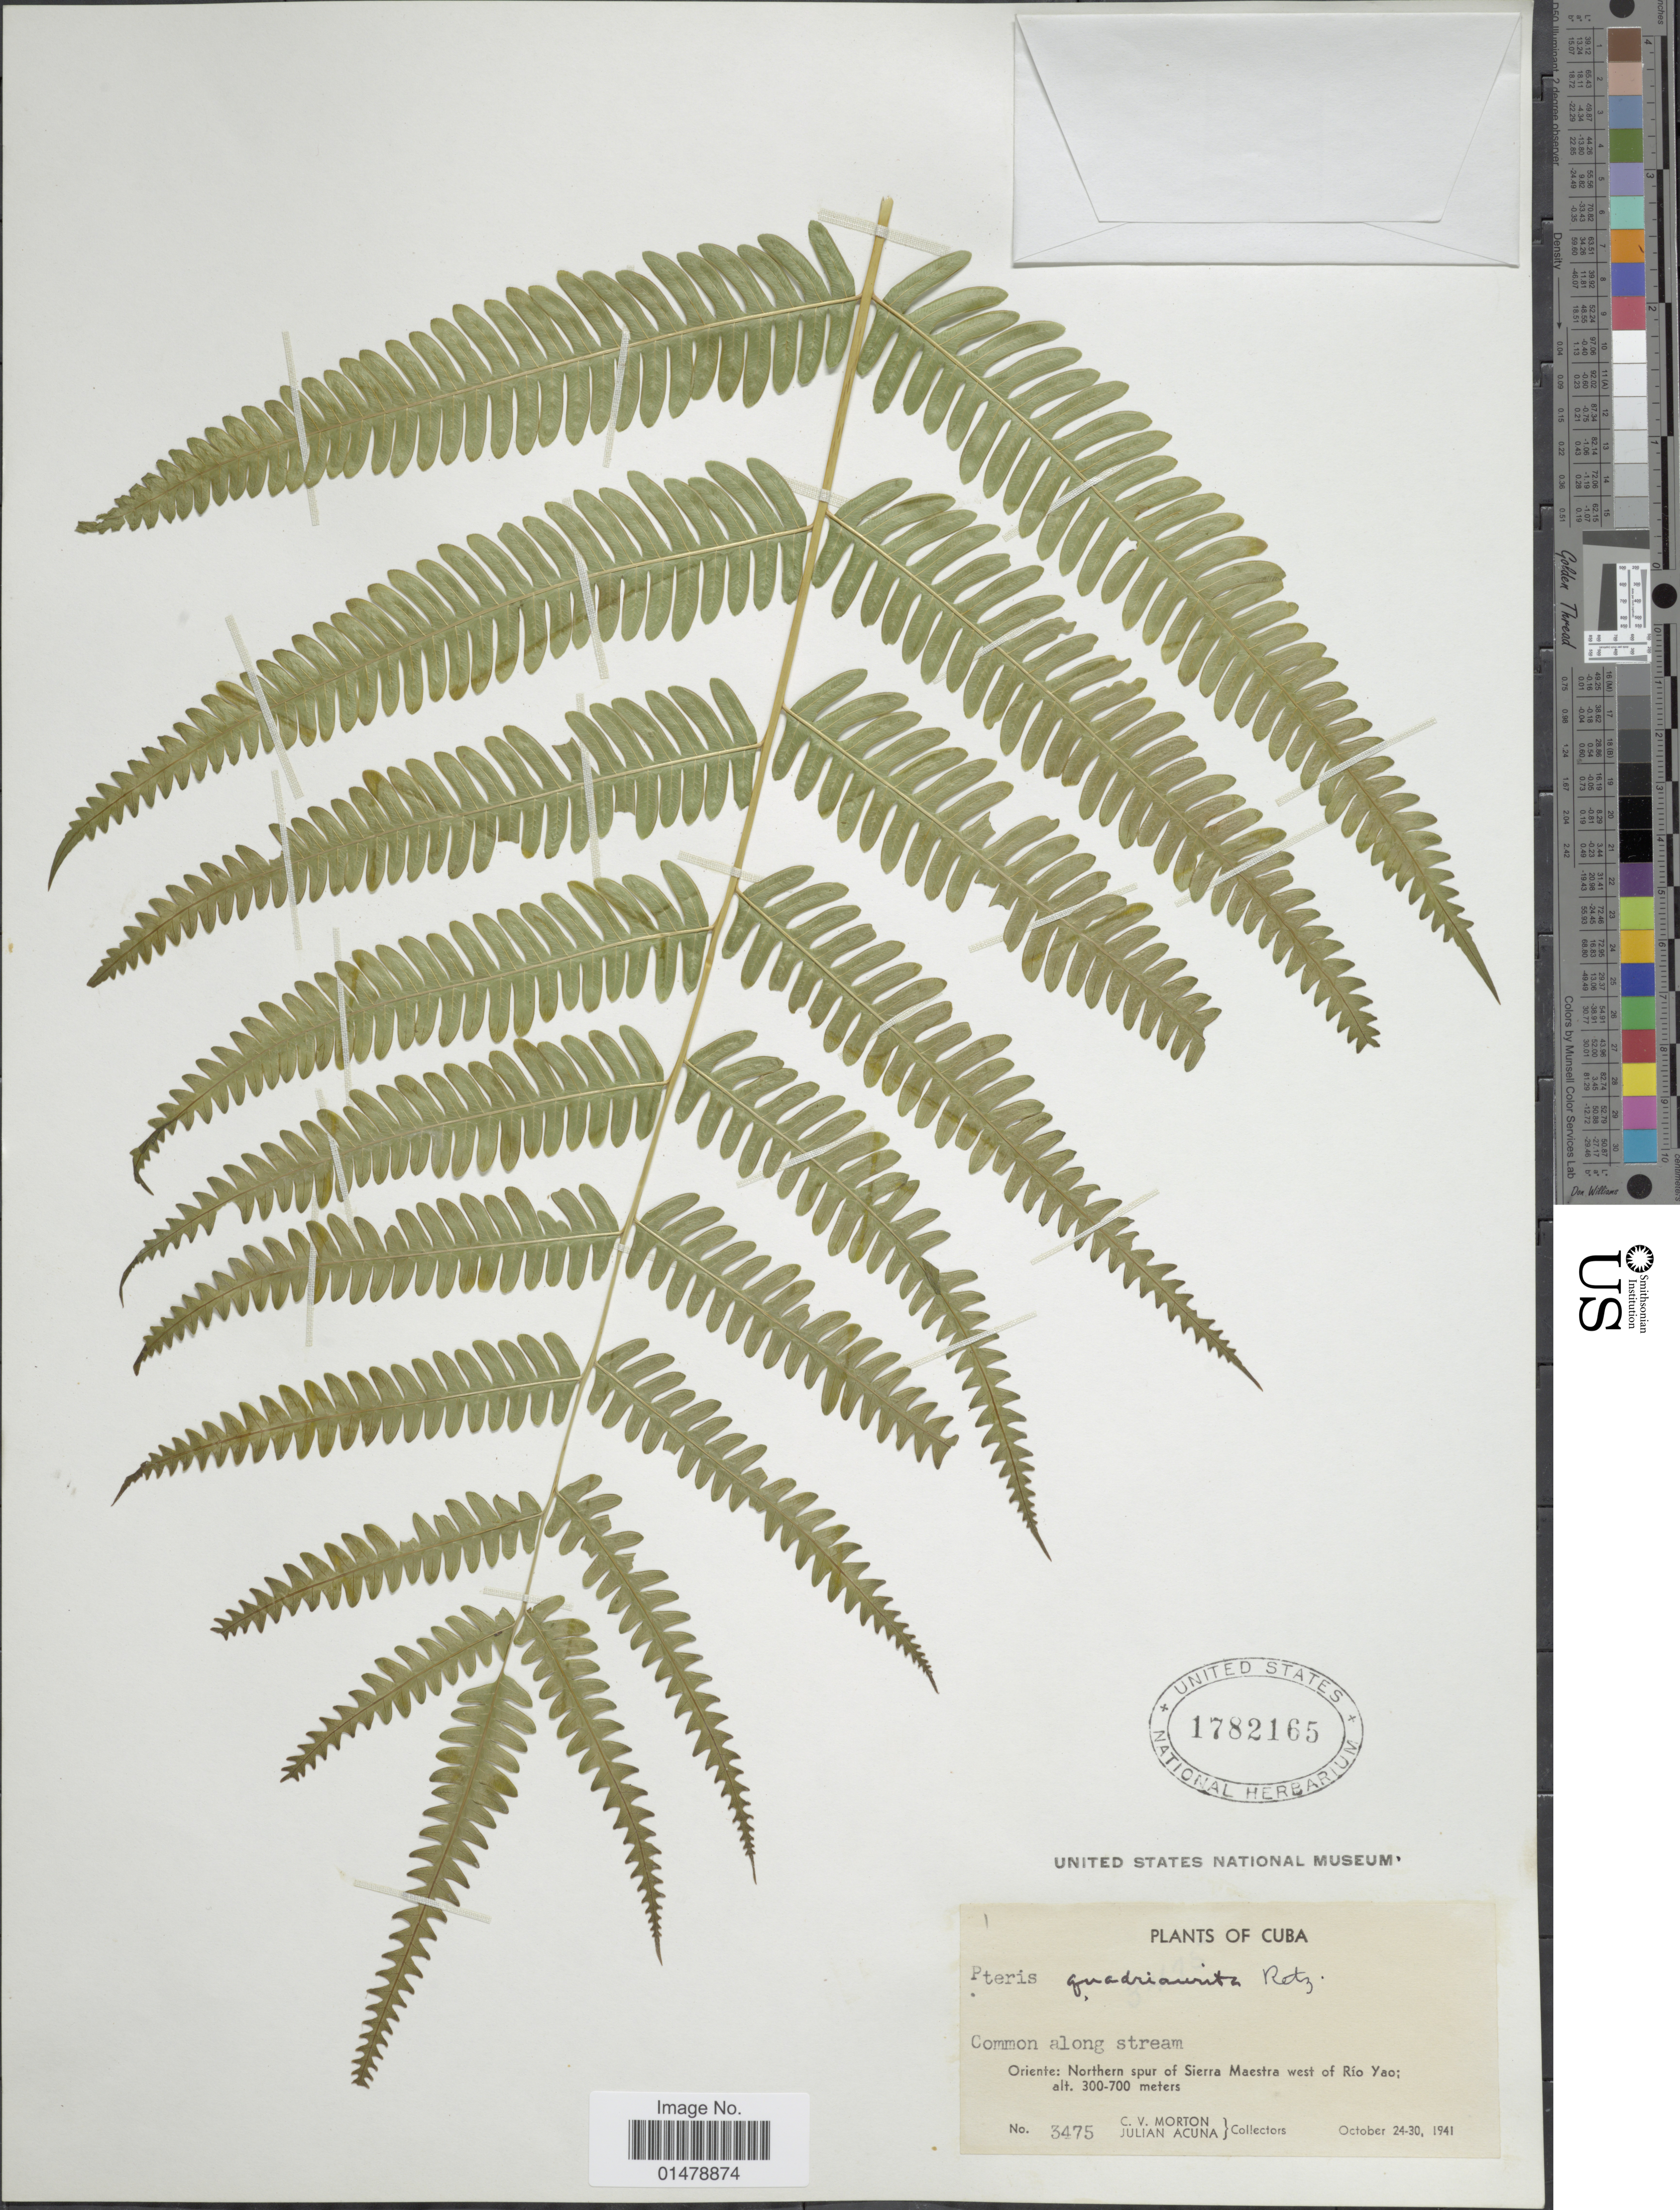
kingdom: Plantae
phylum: Tracheophyta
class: Polypodiopsida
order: Polypodiales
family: Pteridaceae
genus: Pteris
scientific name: Pteris quadriaurita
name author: Retz.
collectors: C. V. Morton & J. B. Acuña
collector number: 3475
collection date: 1941-10-24/1941-10-30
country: Cuba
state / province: Oriente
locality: Northern spur of Sierra Maestra west of Rio Yao. Common along stream.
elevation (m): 300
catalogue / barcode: US 1782165